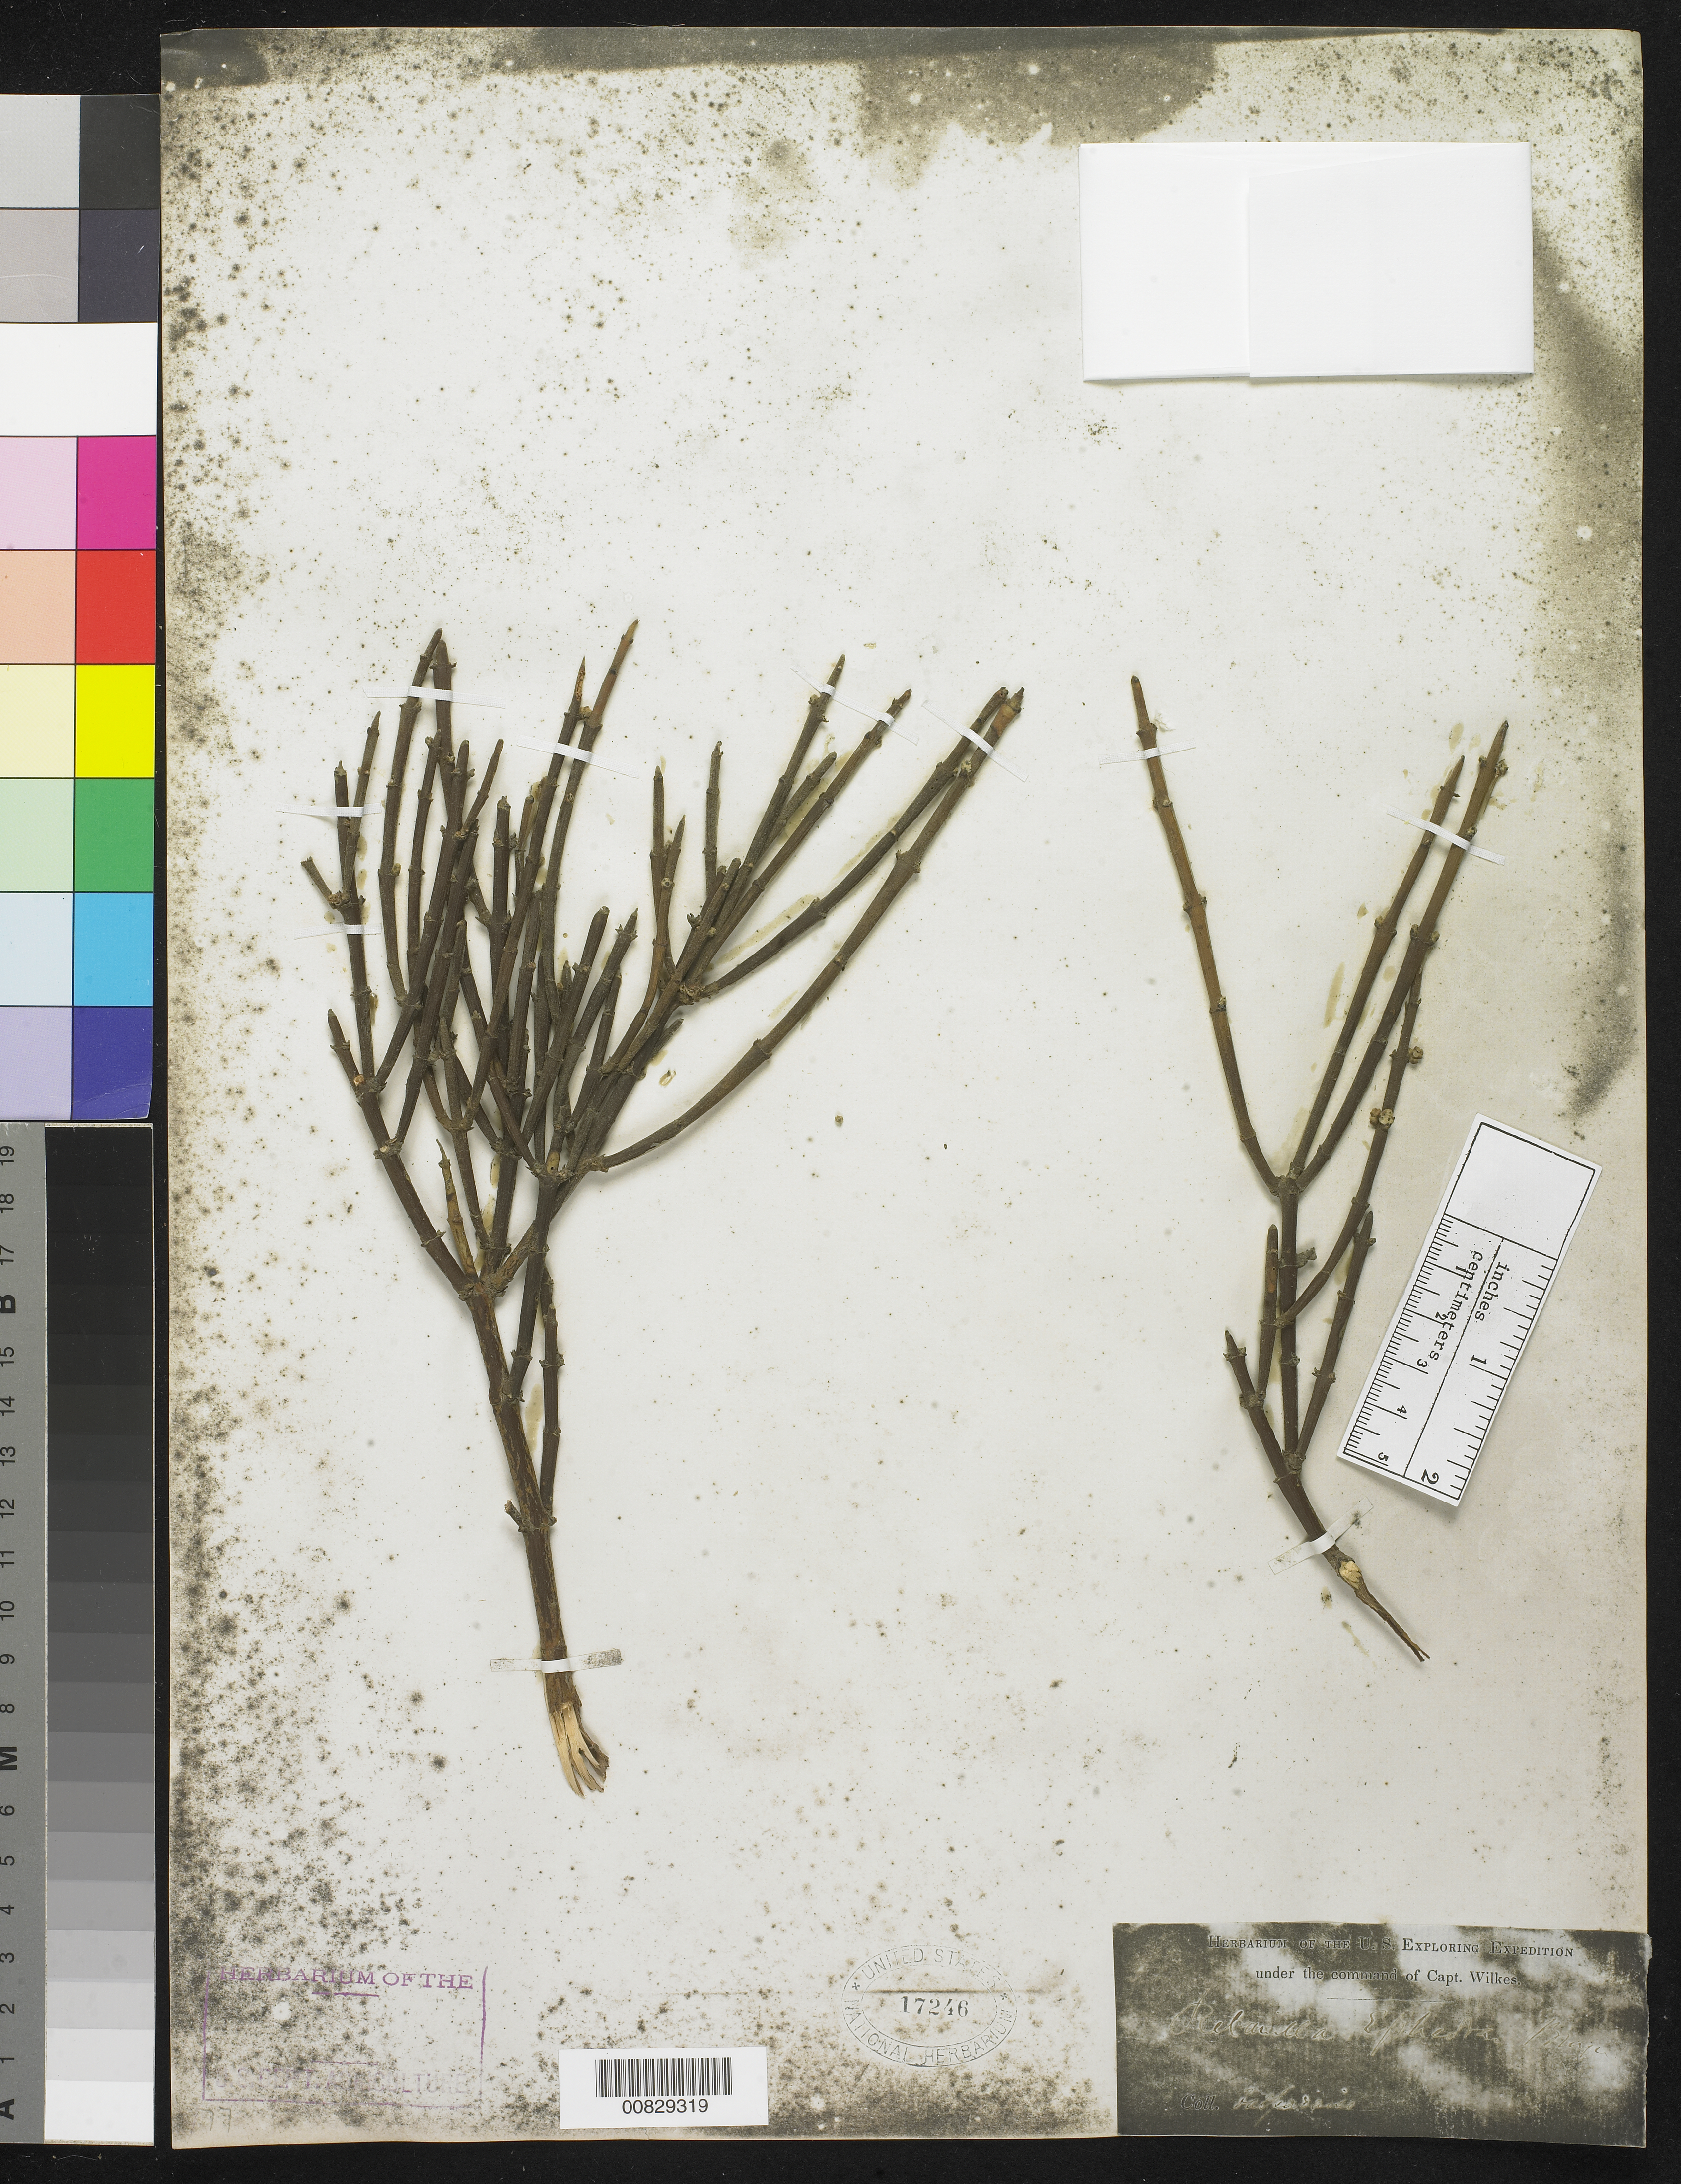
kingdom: Plantae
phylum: Tracheophyta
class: Magnoliopsida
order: Rosales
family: Rhamnaceae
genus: Retanilla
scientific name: Retanilla ephedra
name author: (Vent.) Brongn.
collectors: Wilkes Explor. Exped.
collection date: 1838/1842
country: Chile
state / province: Valparaíso (V)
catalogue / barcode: US 17246